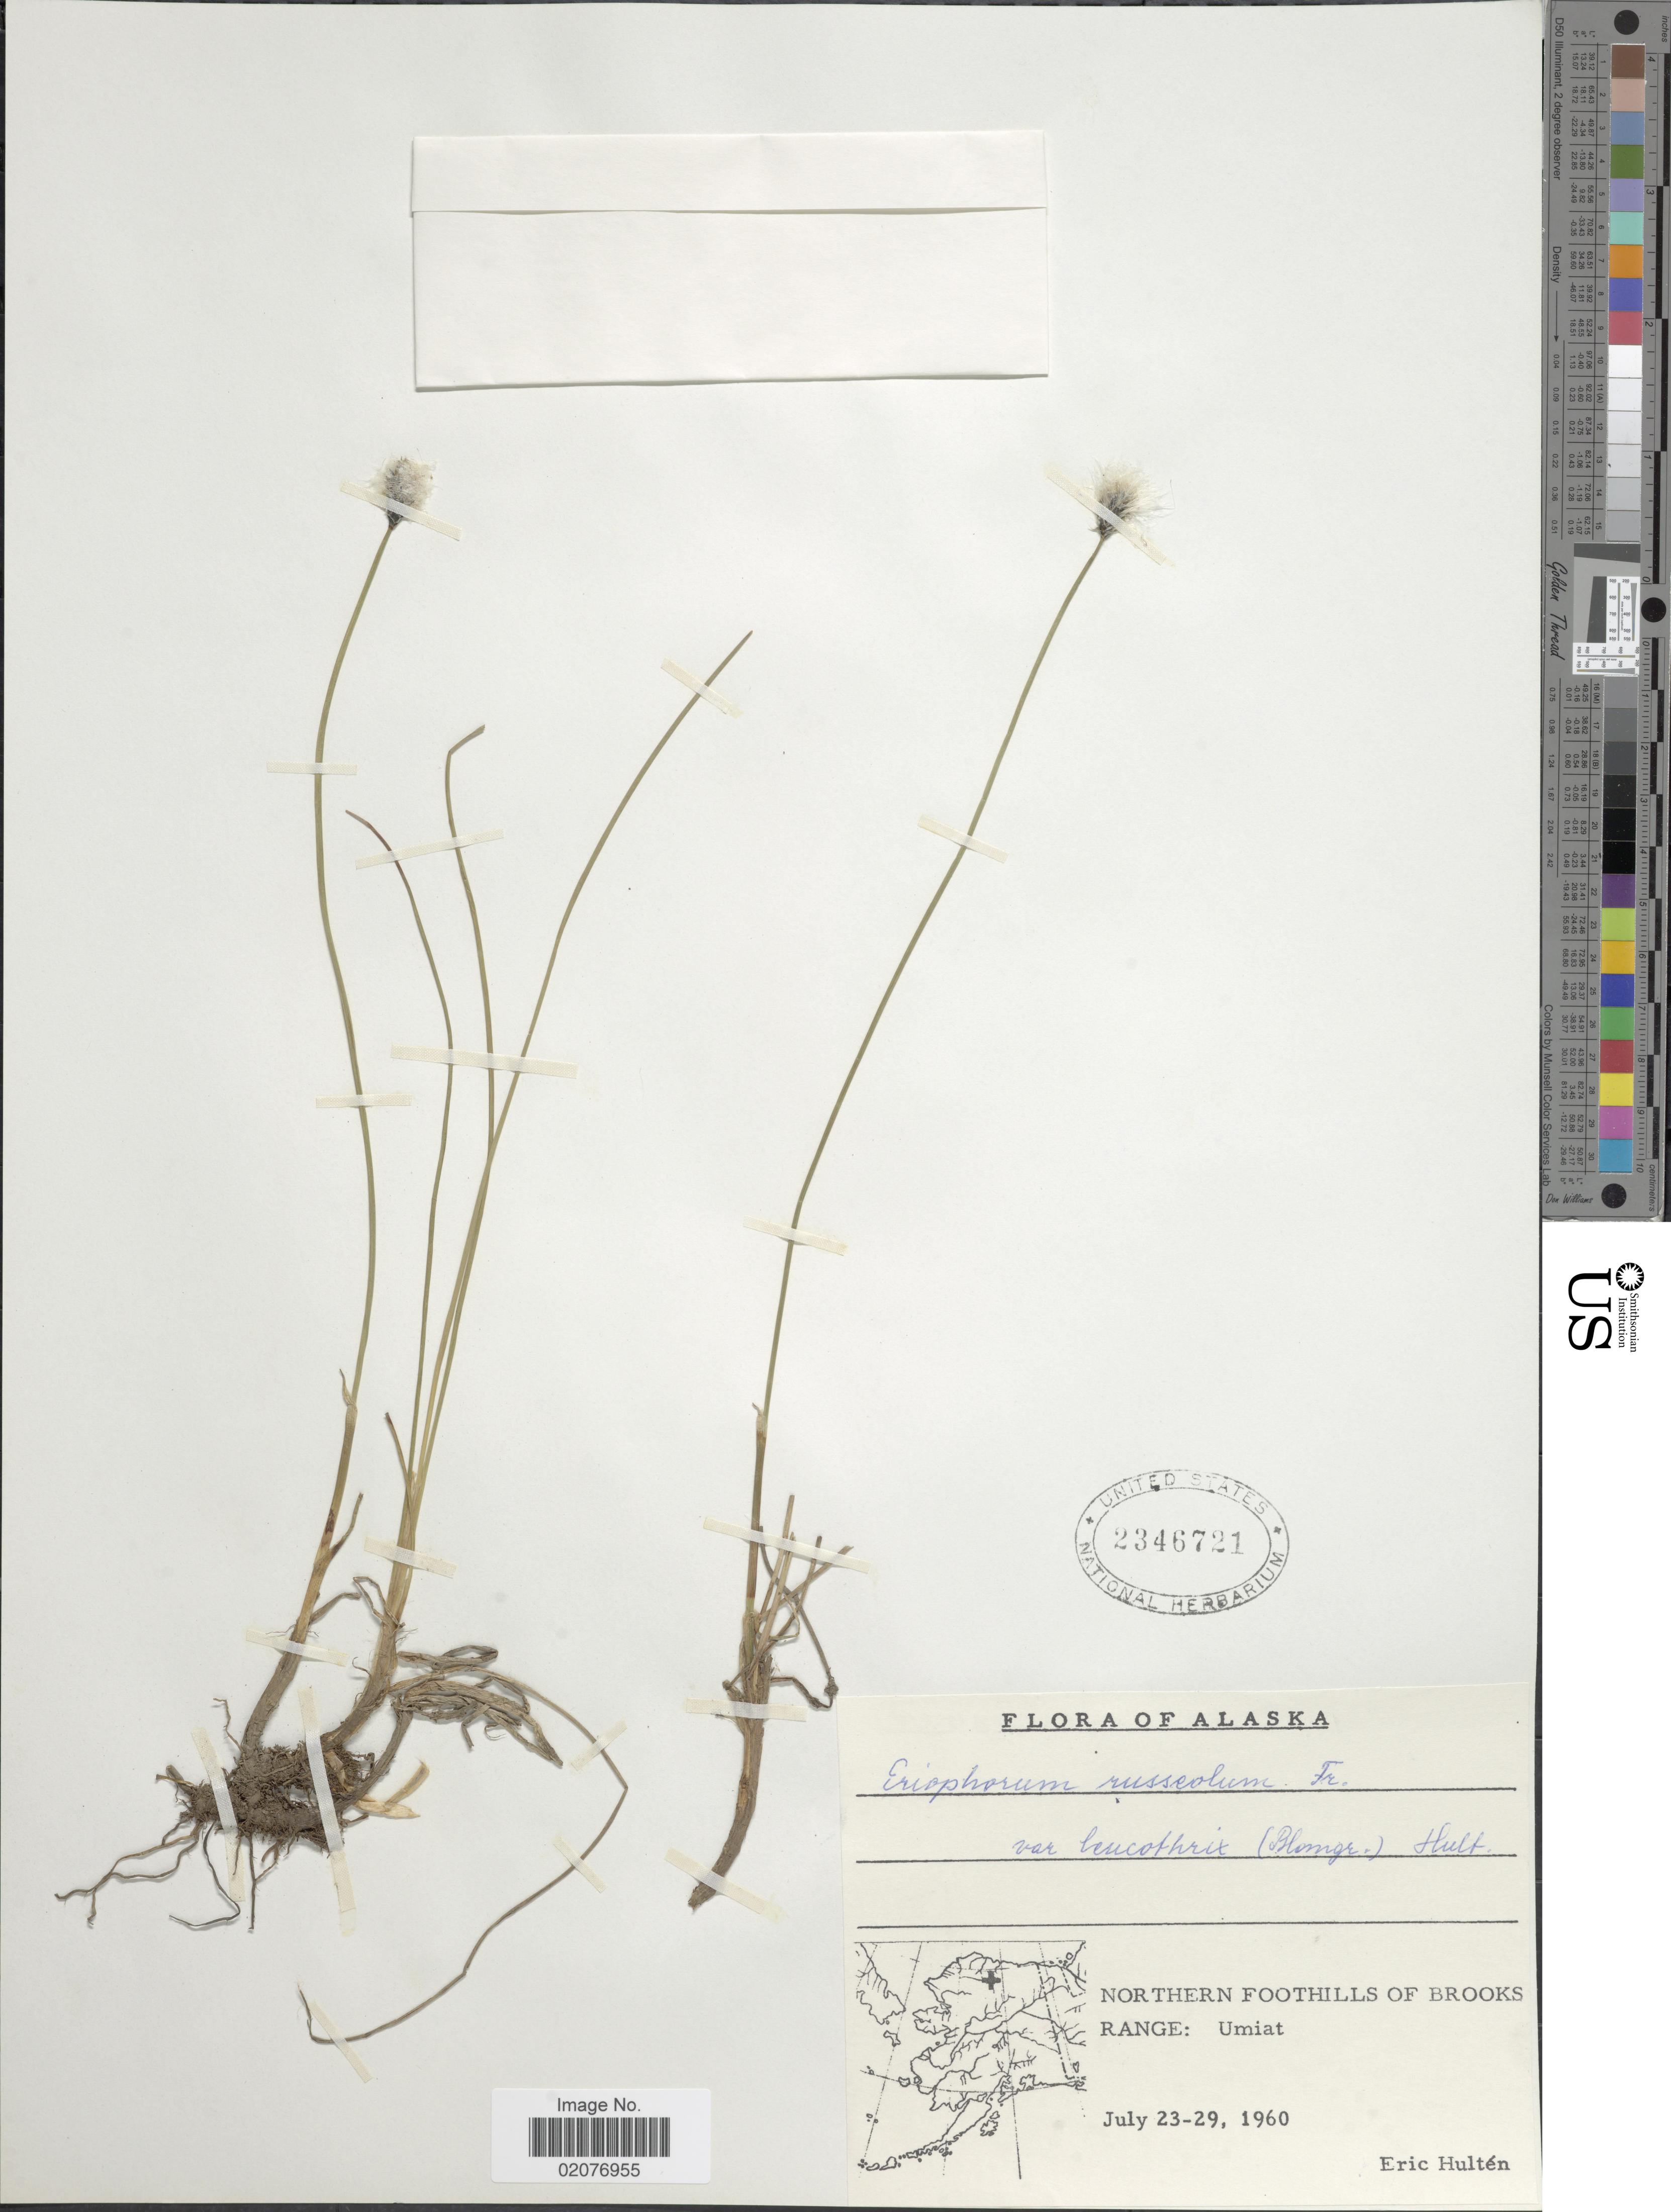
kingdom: Plantae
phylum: Tracheophyta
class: Liliopsida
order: Poales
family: Cyperaceae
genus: Eriophorum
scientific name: Eriophorum chamissonis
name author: C.A. Mey.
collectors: E. G. Hultén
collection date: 1960-07-23/1960-07-29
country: United States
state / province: Alaska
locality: Northern Foothills of Brooks Range: Umiat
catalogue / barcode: US 2346721